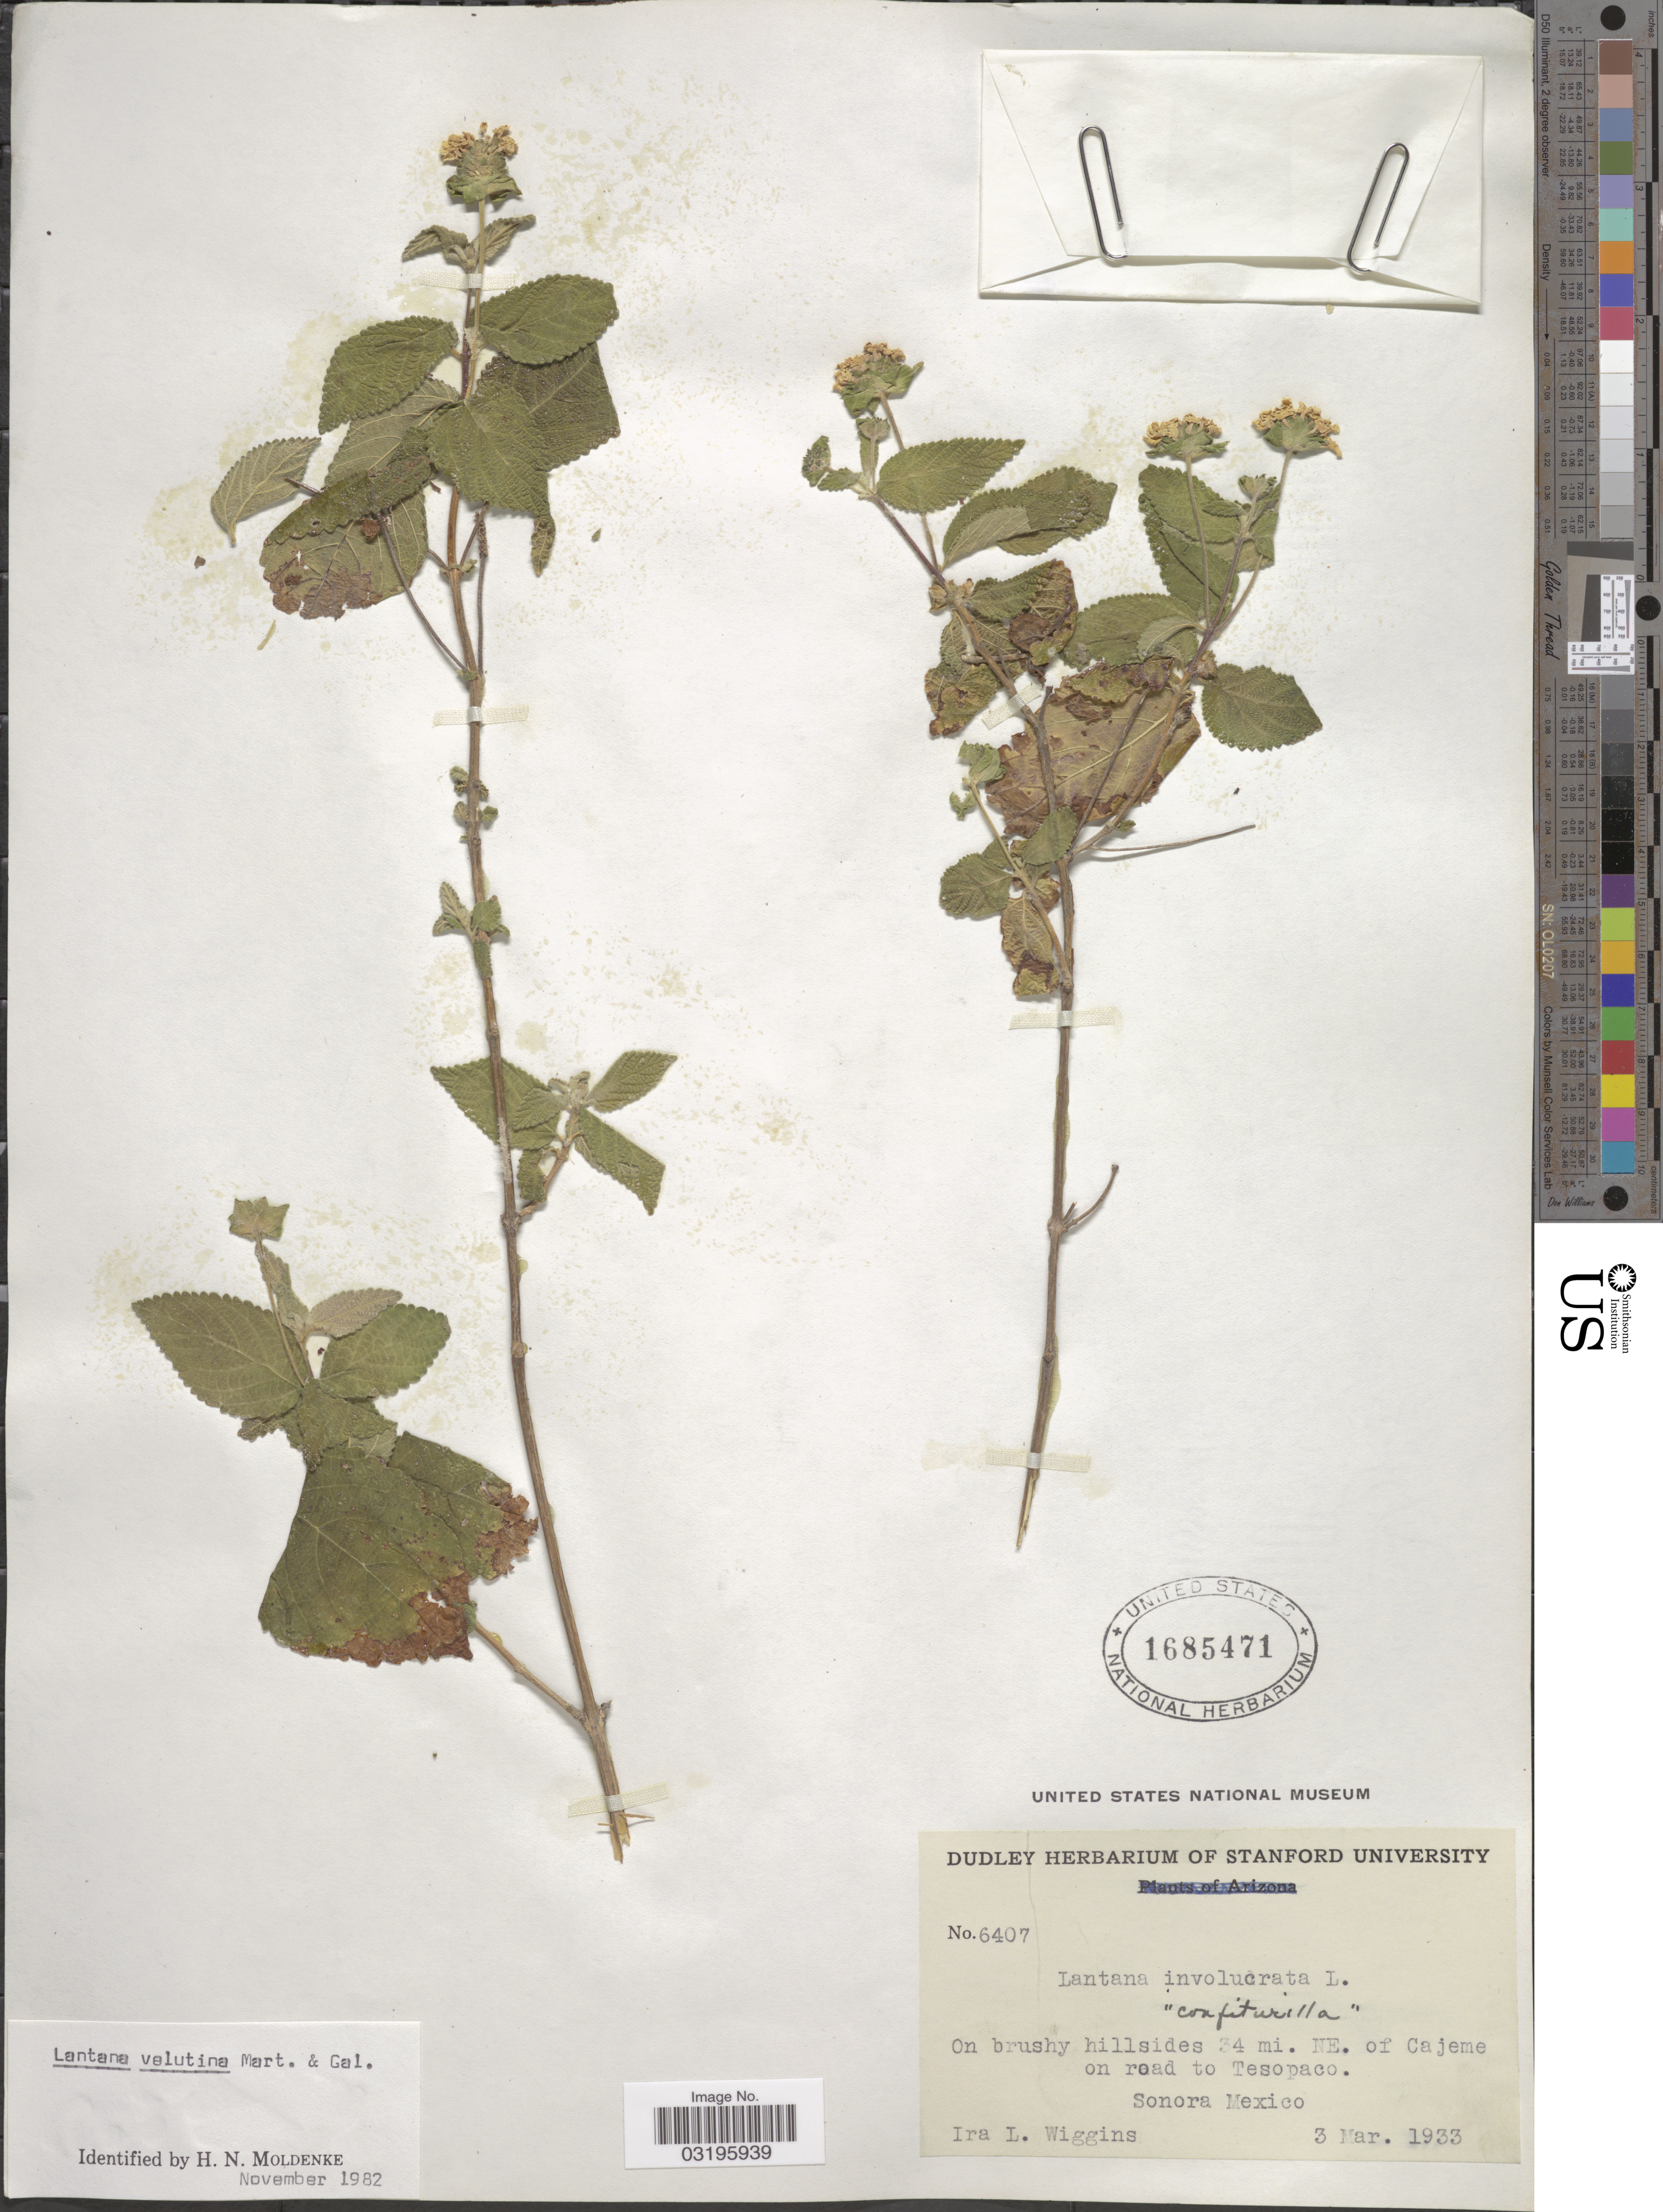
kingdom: Plantae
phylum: Tracheophyta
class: Magnoliopsida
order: Lamiales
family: Verbenaceae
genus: Lantana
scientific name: Lantana velutina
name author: M. Martens & Galeotti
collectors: I. L. Wiggins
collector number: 6407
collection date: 1933-03-03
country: Mexico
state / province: Sonora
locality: On brushy hillsides 34 mi. NE. of Cajeme on road to Tesopaco.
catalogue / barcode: US 1685471